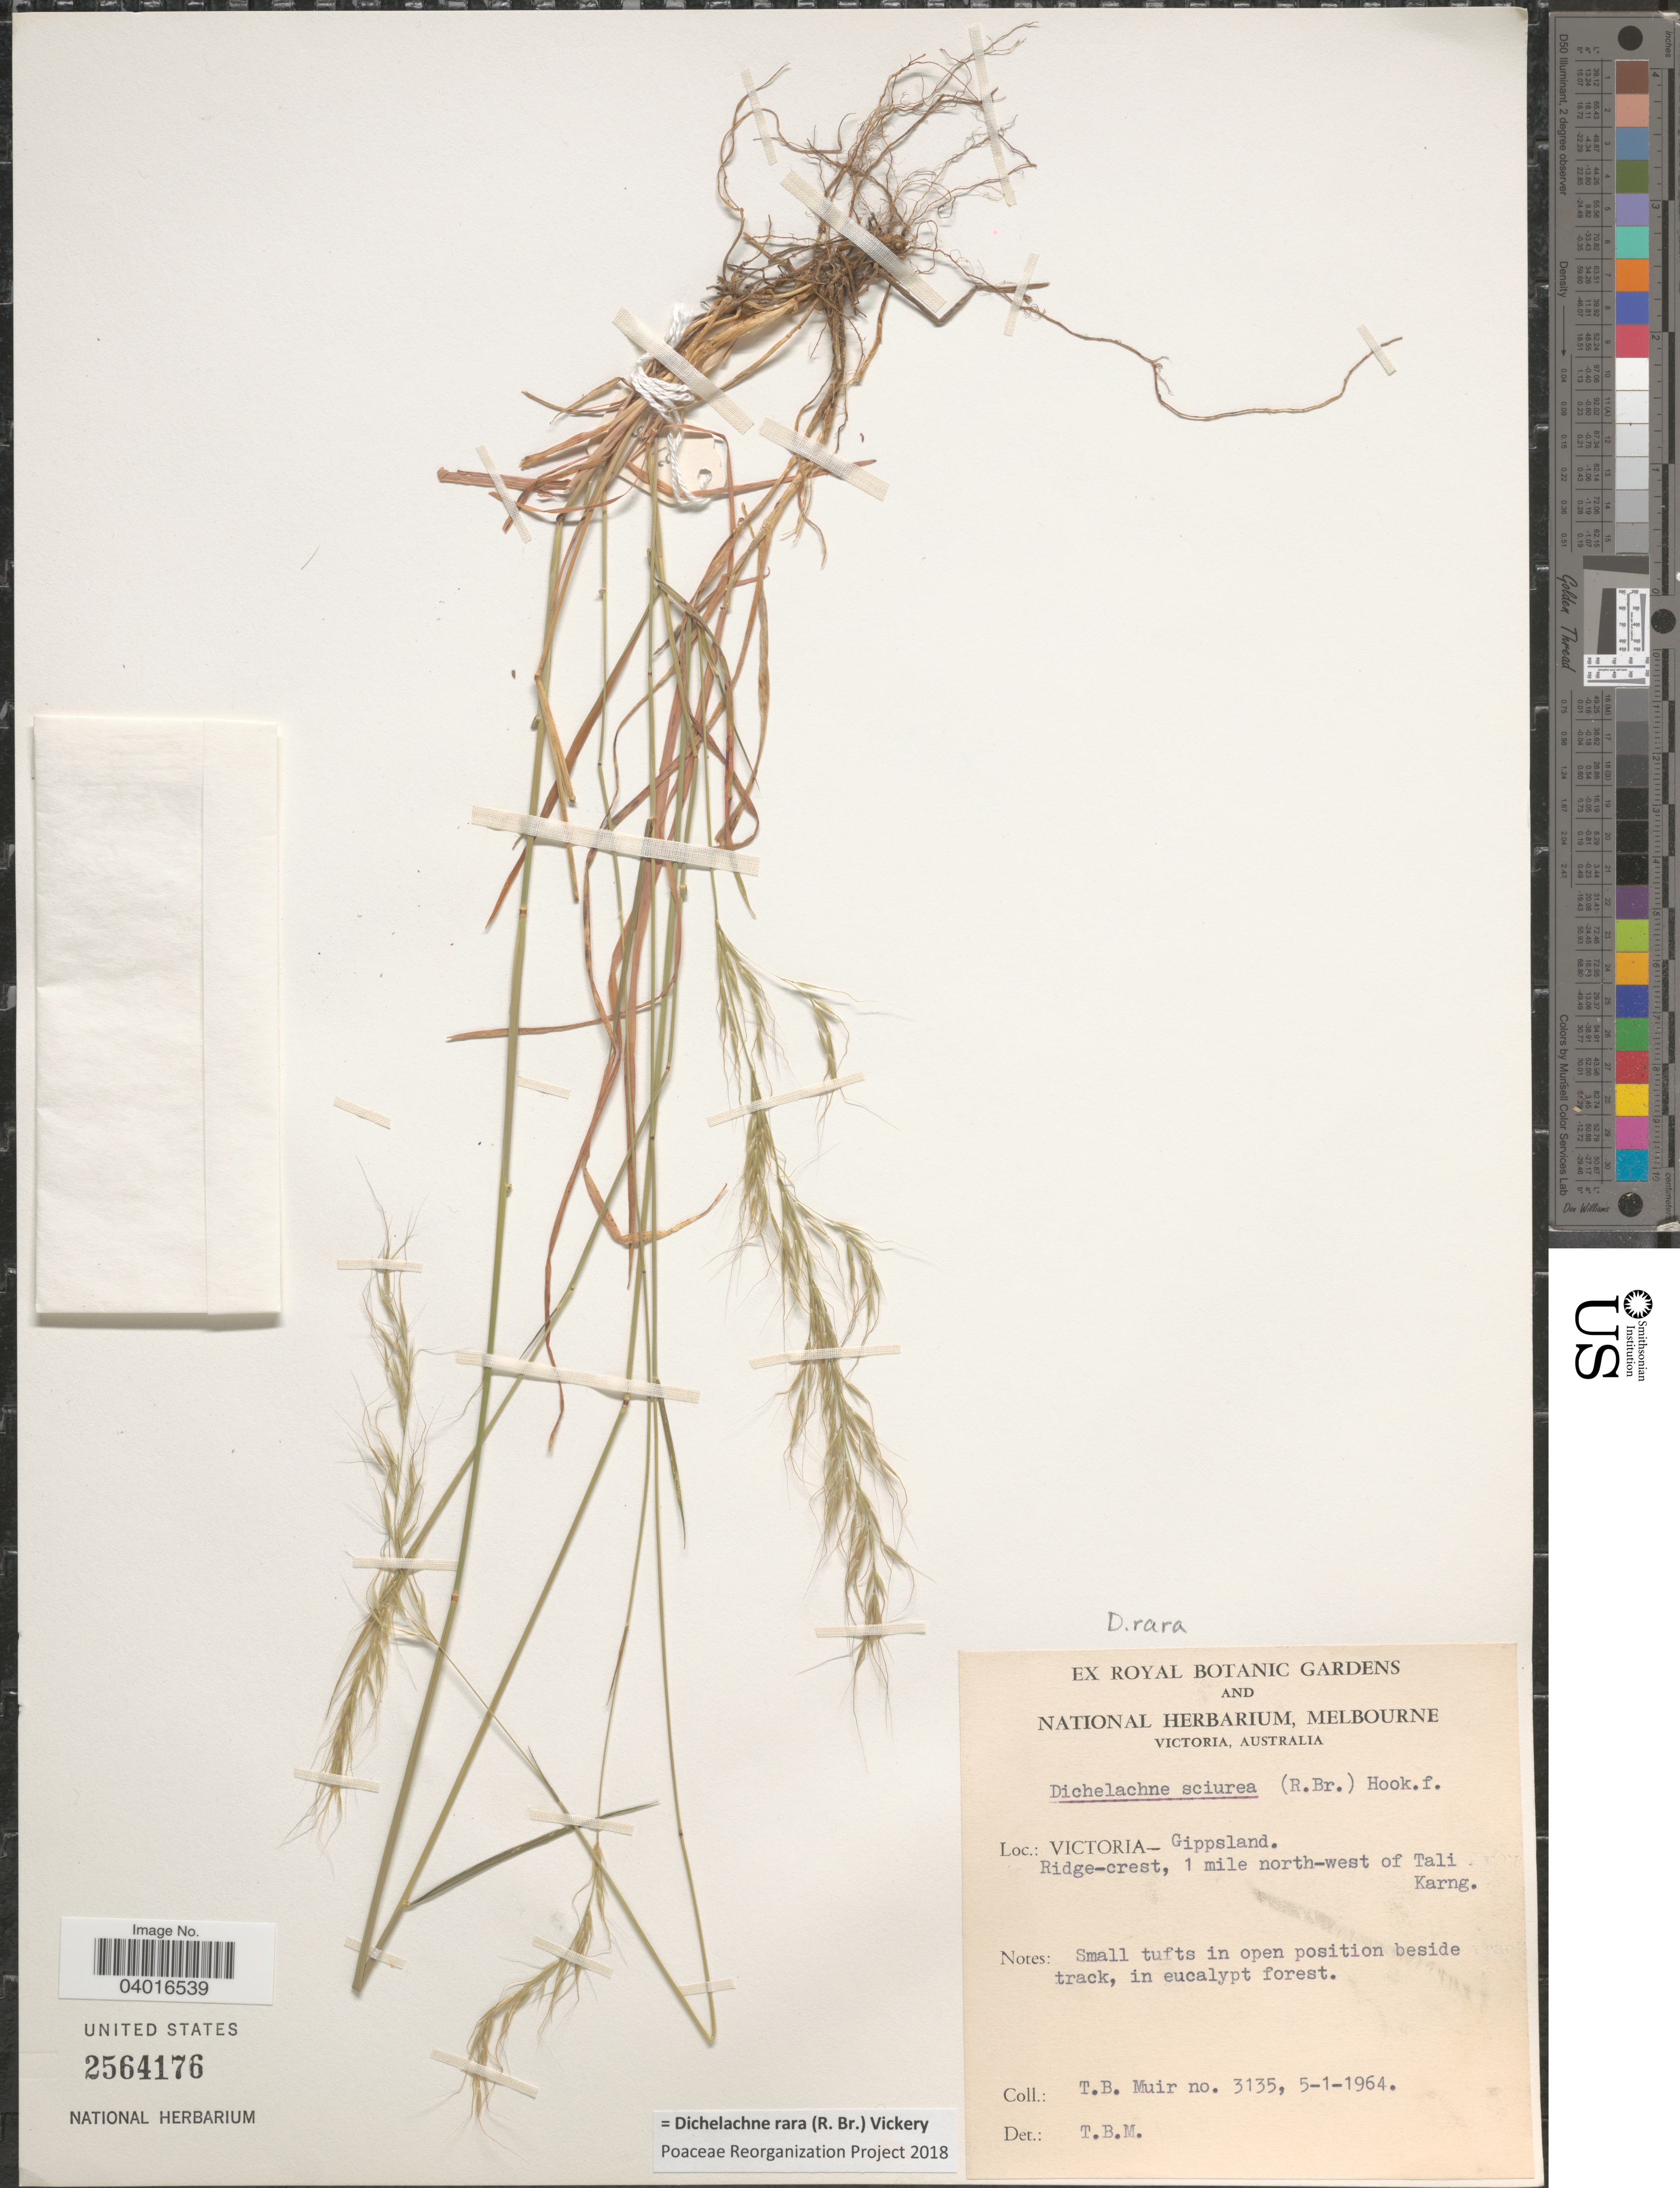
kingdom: Plantae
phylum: Tracheophyta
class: Liliopsida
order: Poales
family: Poaceae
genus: Dichelachne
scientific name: Dichelachne rara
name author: (R. Br.) Vickery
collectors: T. Muir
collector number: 3135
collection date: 1964-01-05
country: Australia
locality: Victoria- Gippsland. Ridge-crest, 1 mile north-west of Tali Karng.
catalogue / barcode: US 2564176